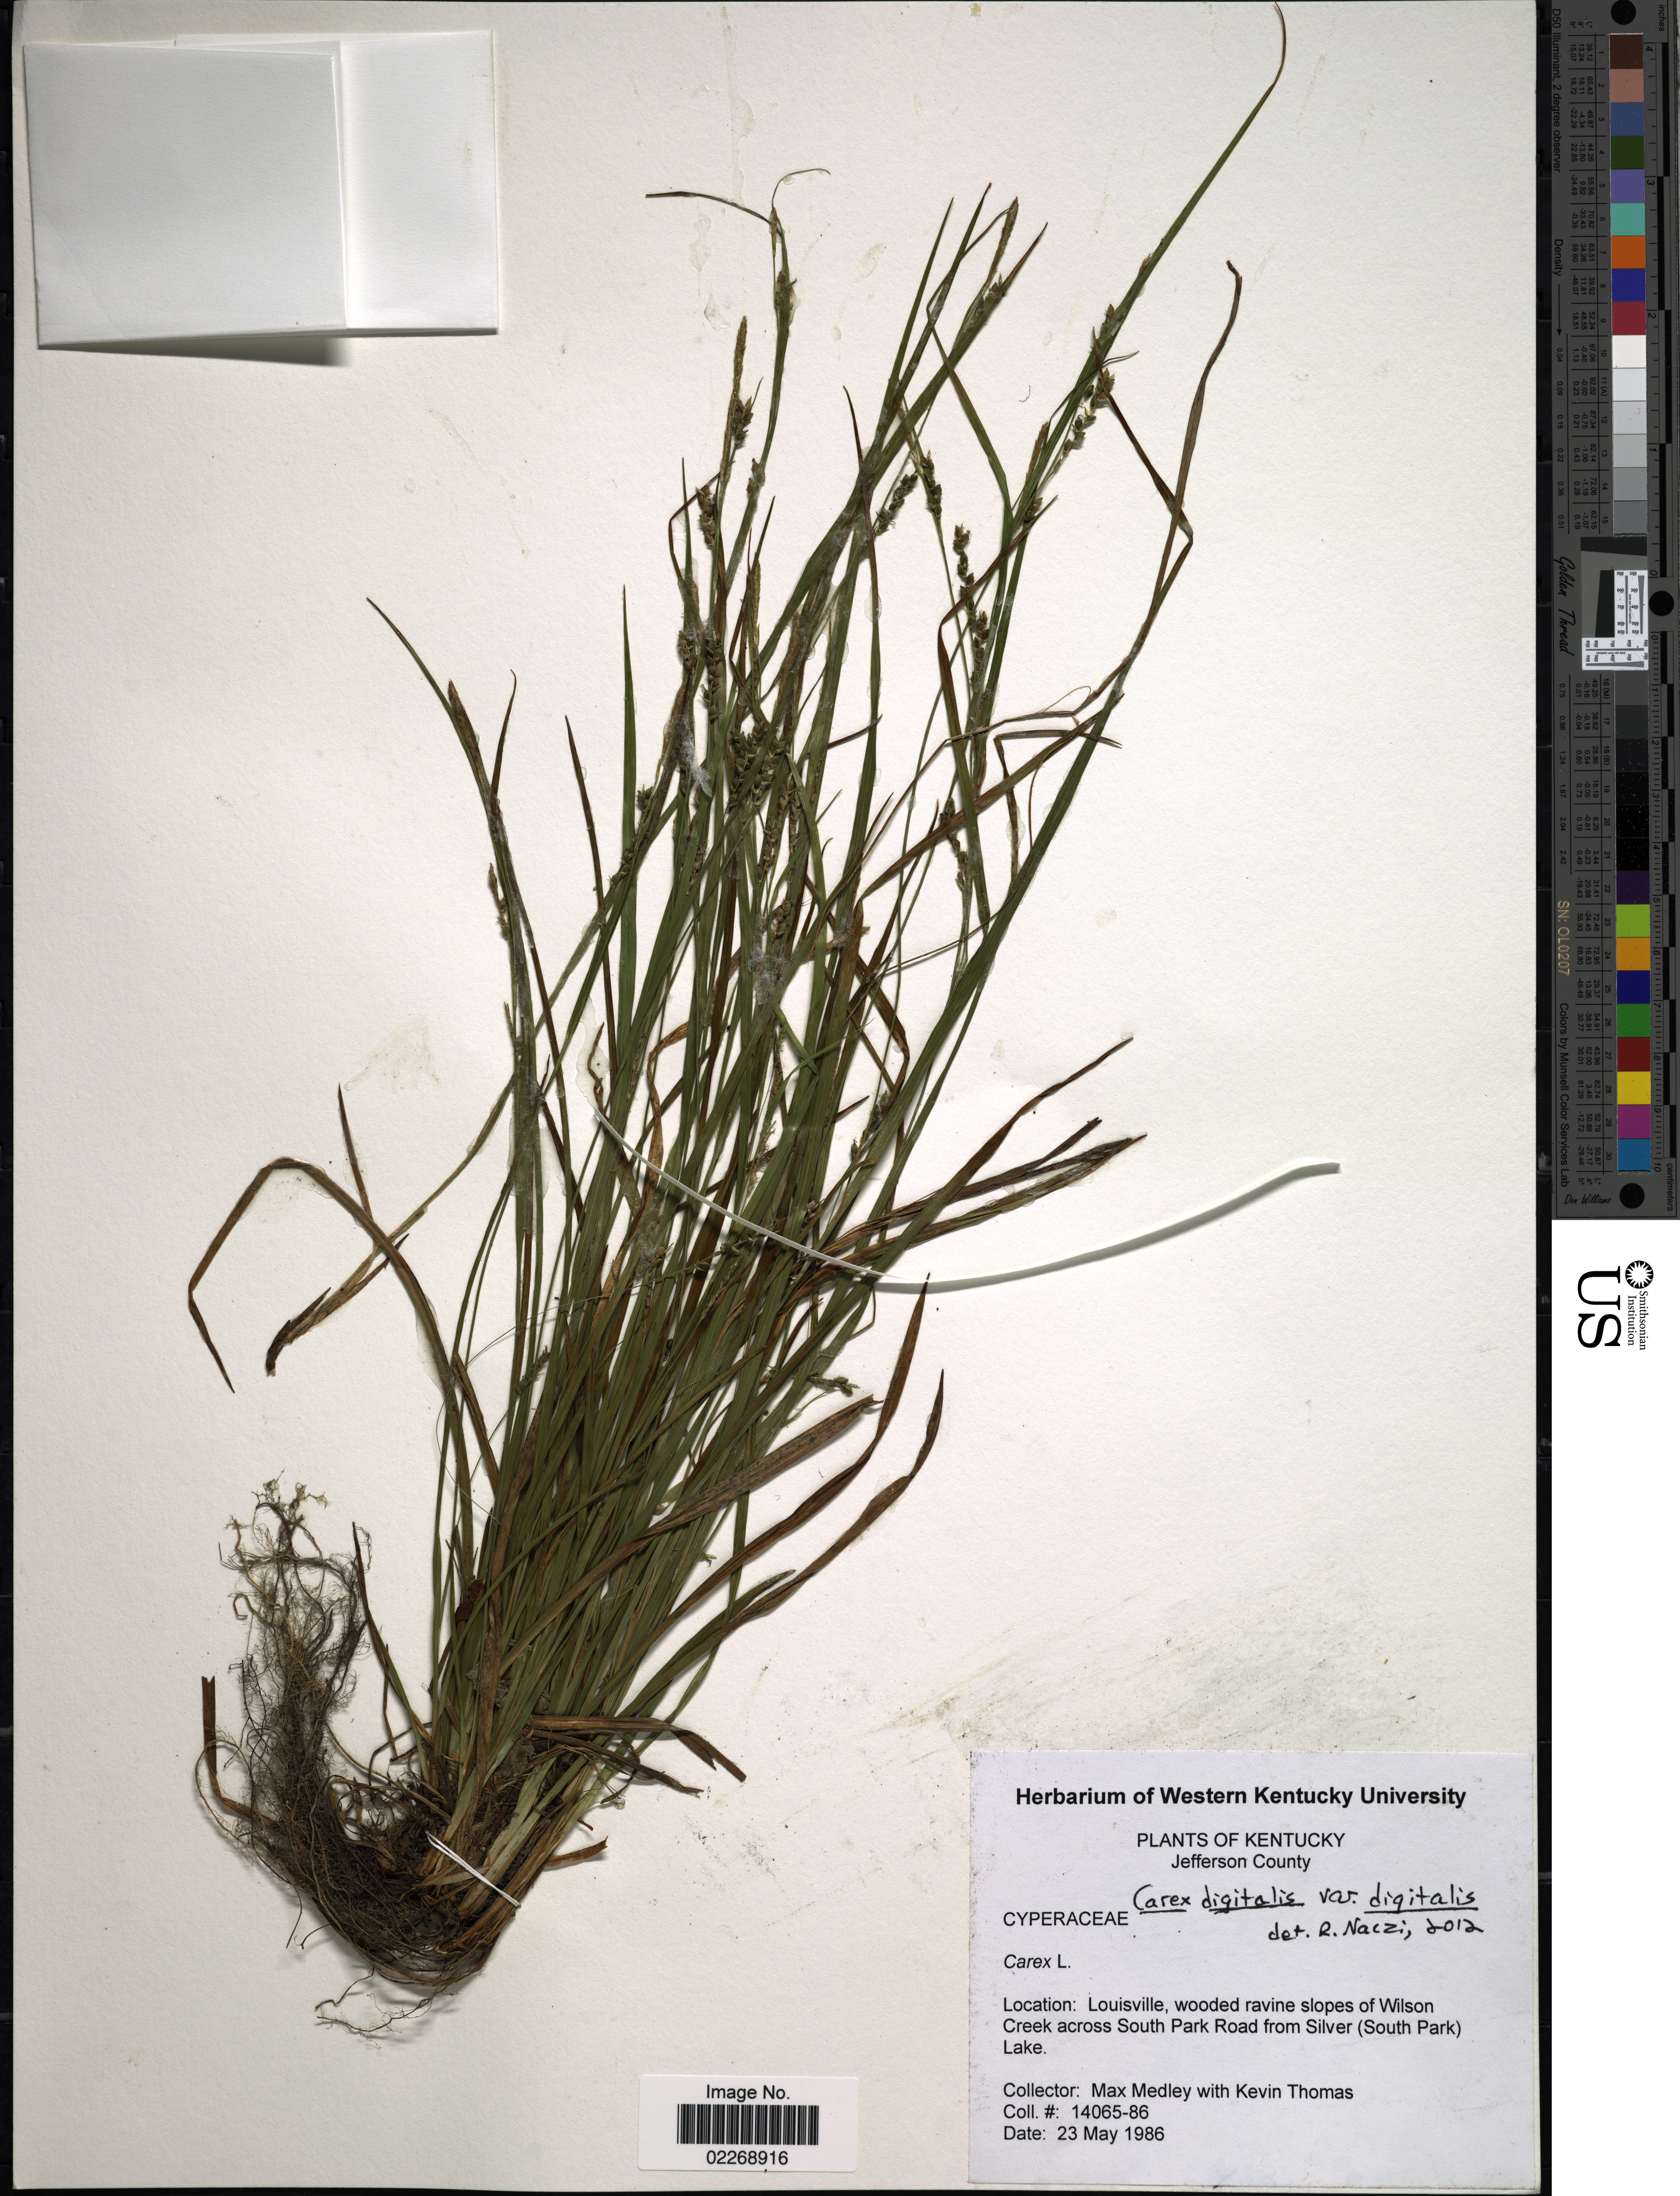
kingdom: Plantae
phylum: Tracheophyta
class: Liliopsida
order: Poales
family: Cyperaceae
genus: Carex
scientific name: Carex digitalis var. digitalis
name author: Willd.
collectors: M. Medley & K. Thomas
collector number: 14065-86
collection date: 1986-05-23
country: United States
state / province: Kentucky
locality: Jefferson County, Louisville, wooded ravine slopes Wilson Creek across South Park Road from Silver (South Park) Lake